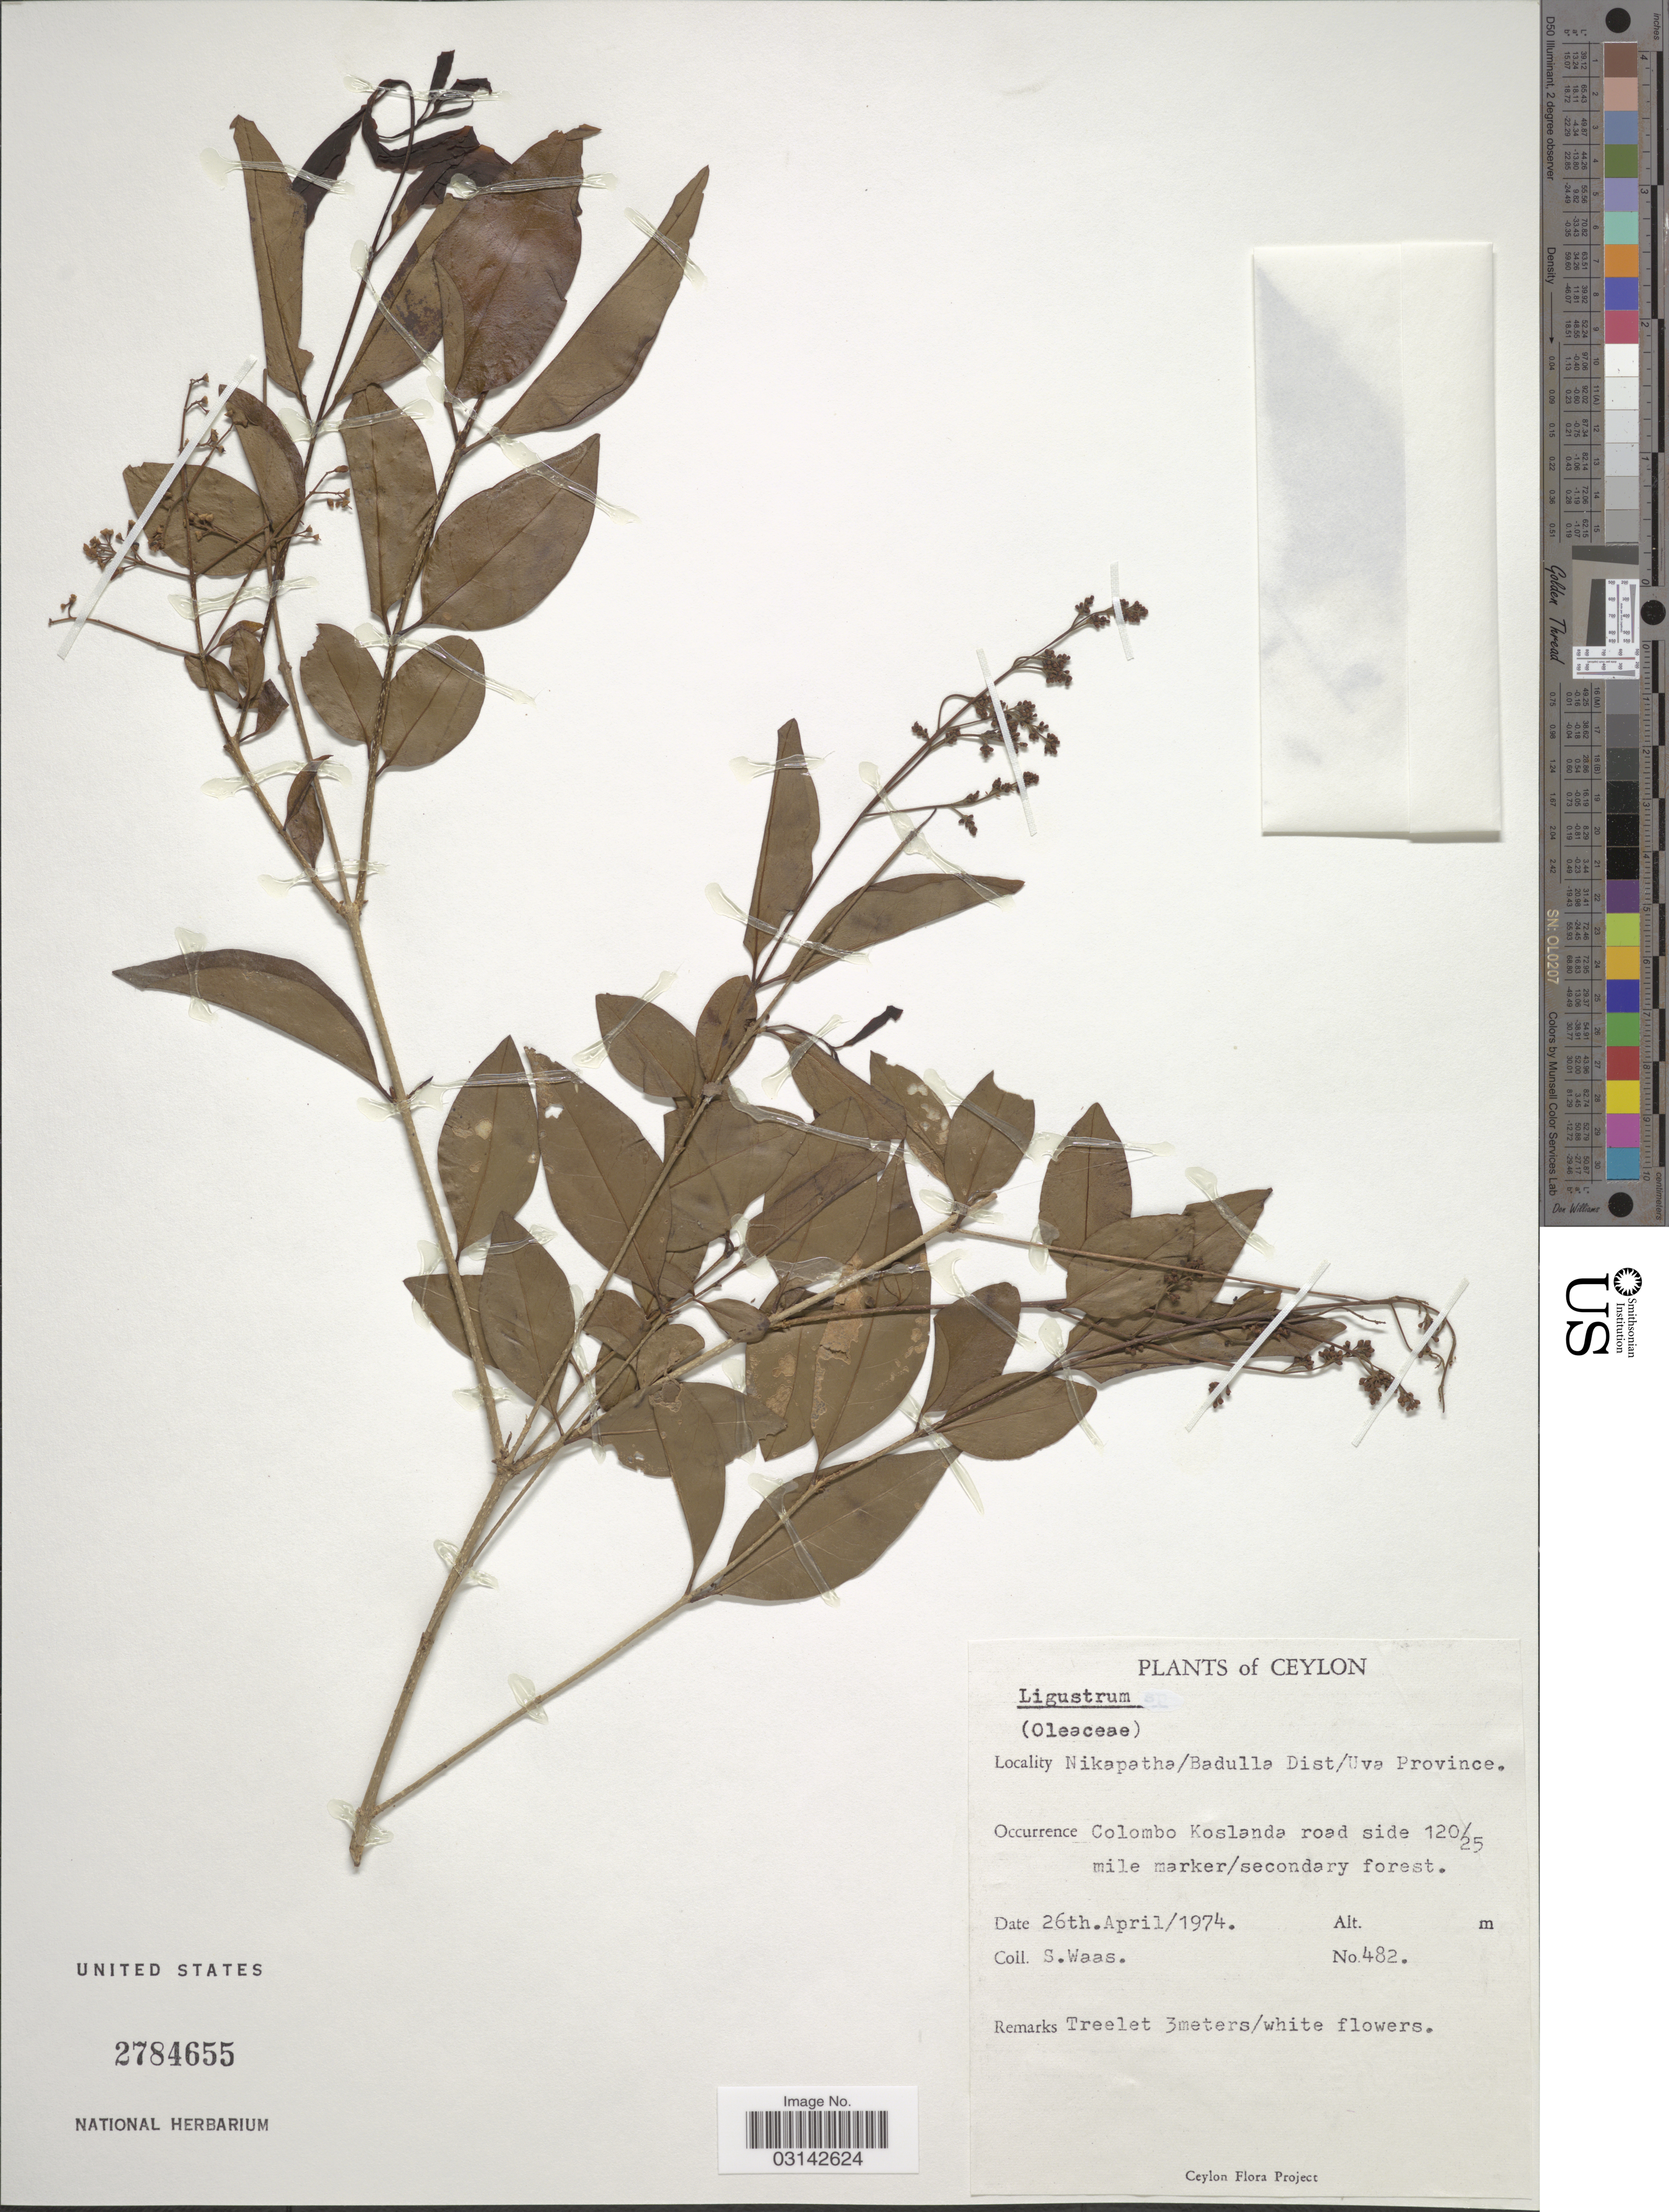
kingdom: Plantae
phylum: Tracheophyta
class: Magnoliopsida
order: Lamiales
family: Oleaceae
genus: Ligustrum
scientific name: Ligustrum sp.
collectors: S. Waas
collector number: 482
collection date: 1974-04-26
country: Sri Lanka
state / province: Uva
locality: Ceylon, Nikapatha/Badulla Dist/Uva Province. Colombo Koslanda road side 120/25 mile marker/secondary forest.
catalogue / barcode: US 2784655